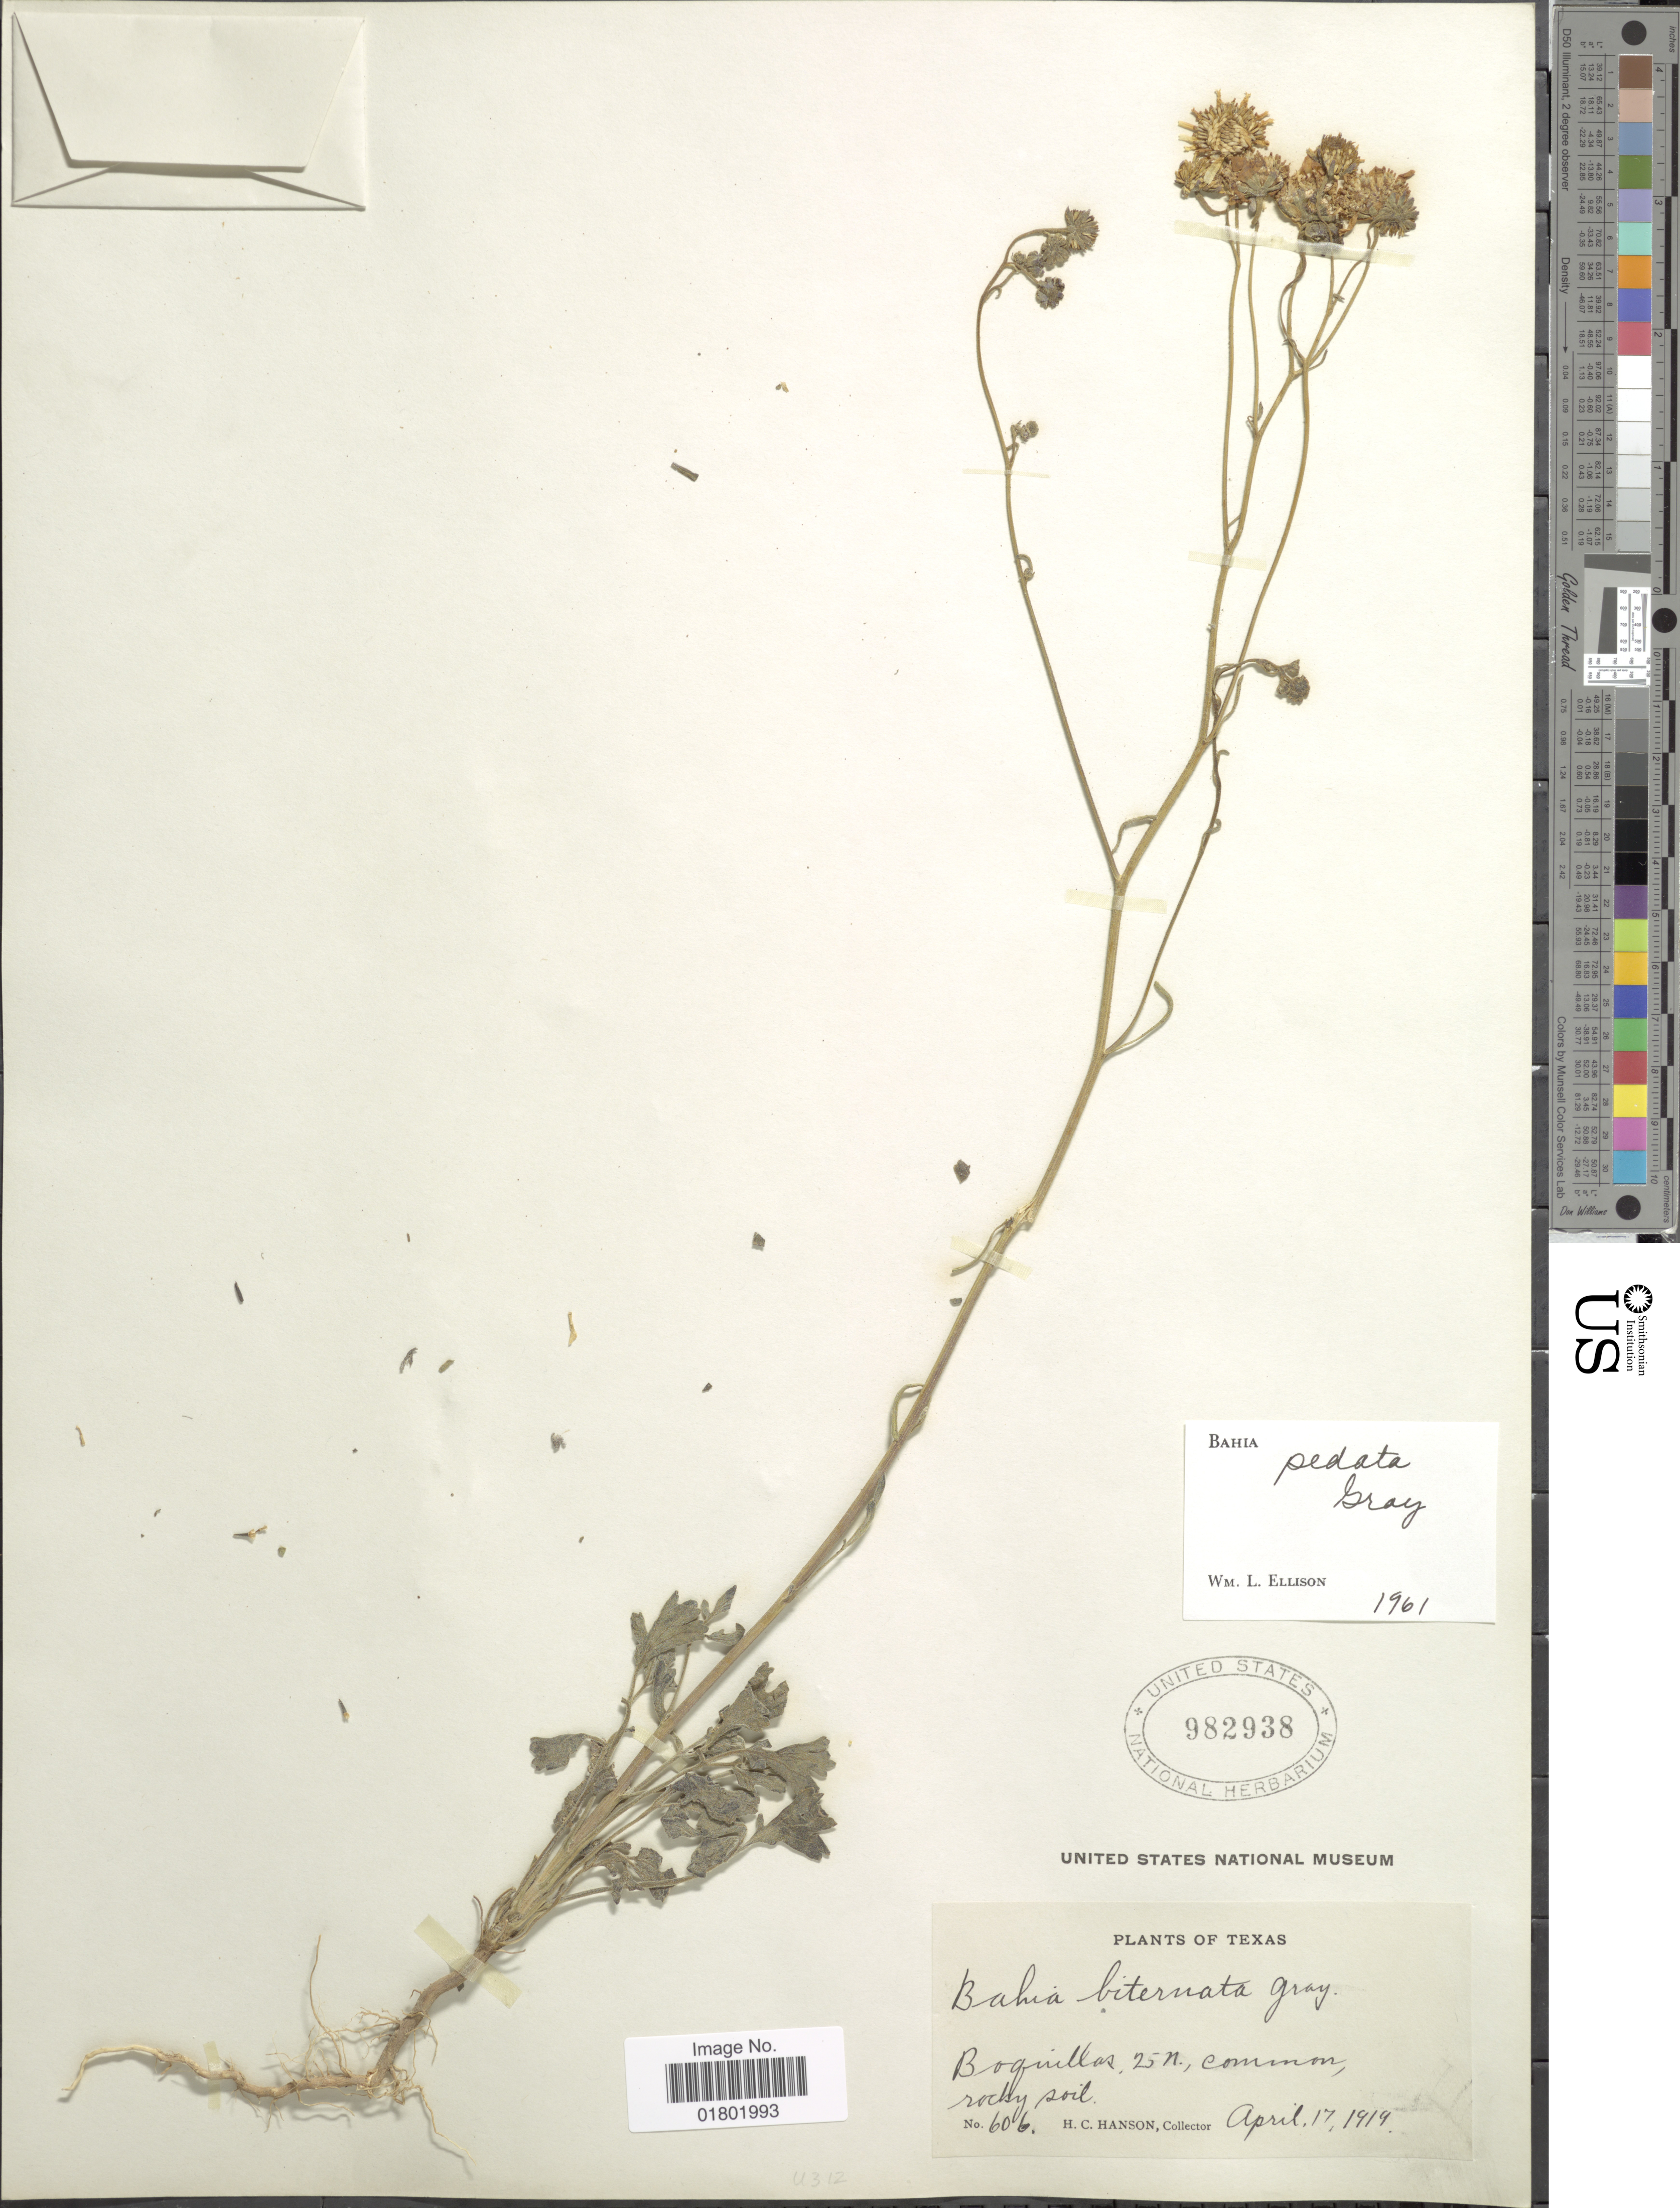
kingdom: Plantae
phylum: Tracheophyta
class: Magnoliopsida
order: Asterales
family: Asteraceae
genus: Bahia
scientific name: Bahia pedata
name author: A. Gray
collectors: H. Hanson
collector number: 606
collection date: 1919-04-17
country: United States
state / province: Texas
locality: Boquillas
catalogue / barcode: US 982938